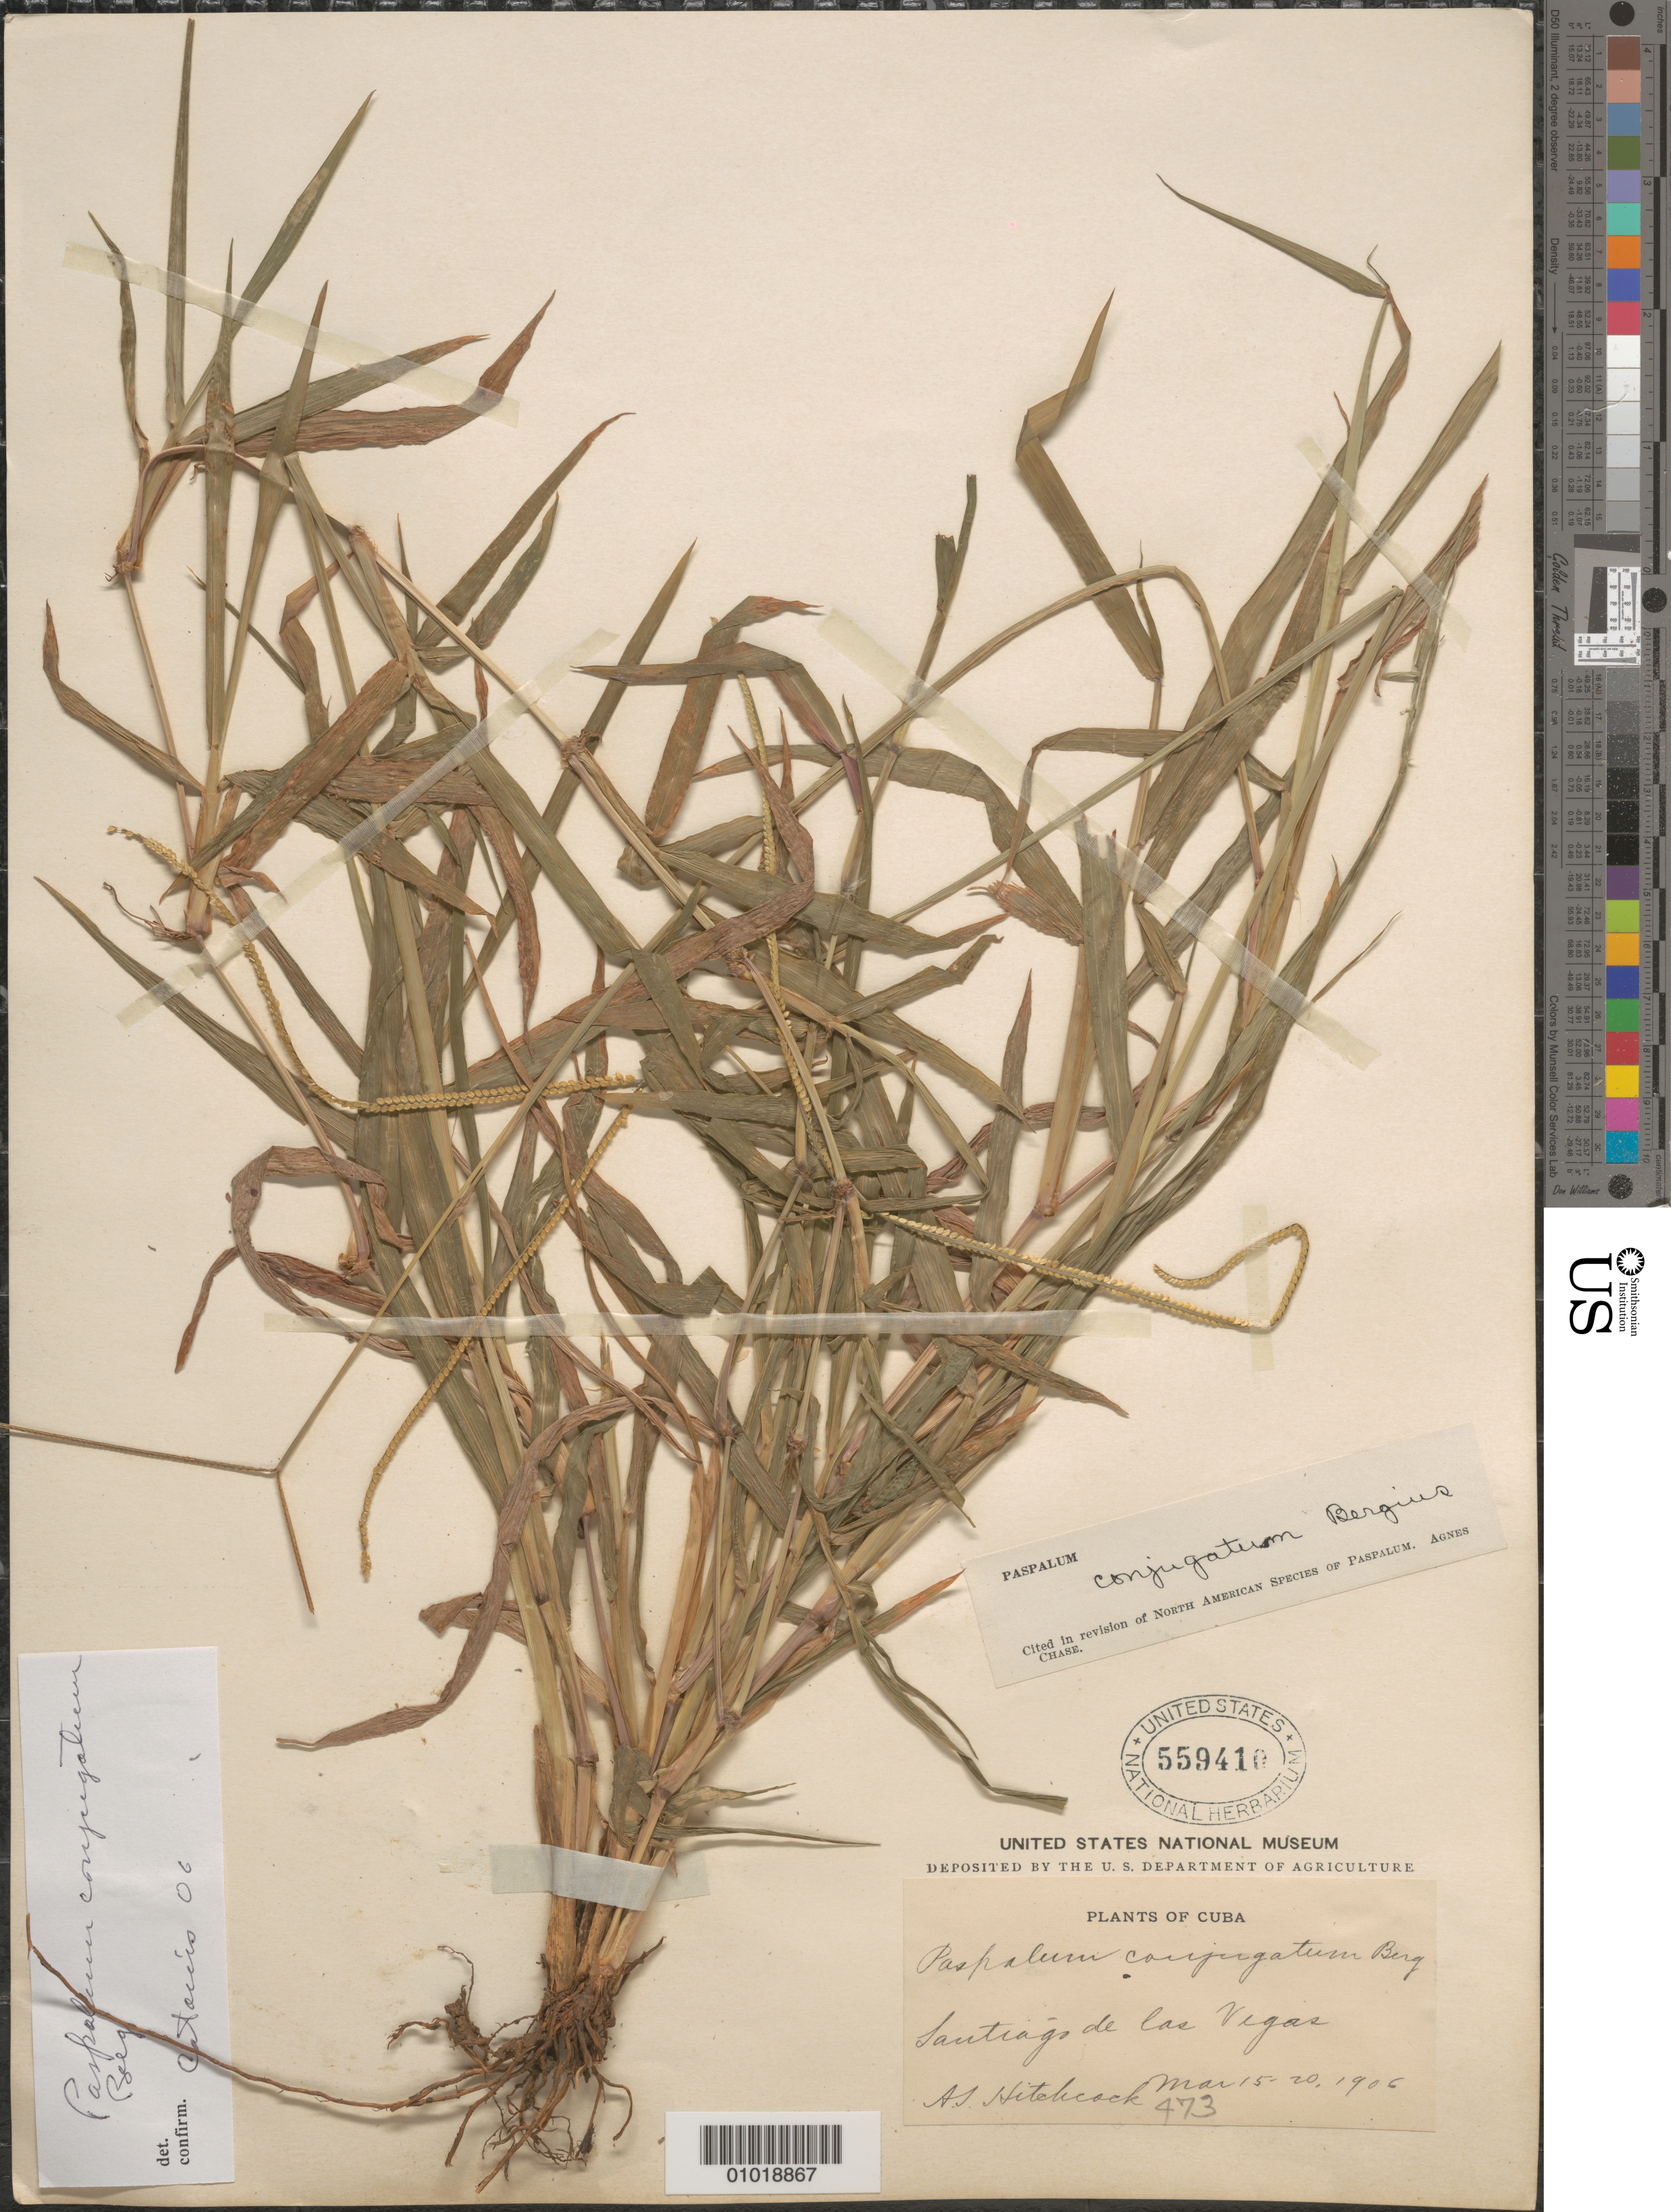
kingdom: Plantae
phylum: Tracheophyta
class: Liliopsida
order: Poales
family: Poaceae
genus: Paspalum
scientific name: Paspalum conjugatum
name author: P.J. Bergius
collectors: A. S. Hitchcock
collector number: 473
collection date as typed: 15 Mar 1906 to 20 Mar 1906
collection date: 1906-03-15/1906-03-20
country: Cuba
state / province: La Habana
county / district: Municipio Boyeros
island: Cuba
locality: Santiago de las Vegas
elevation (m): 97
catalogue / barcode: US 559419